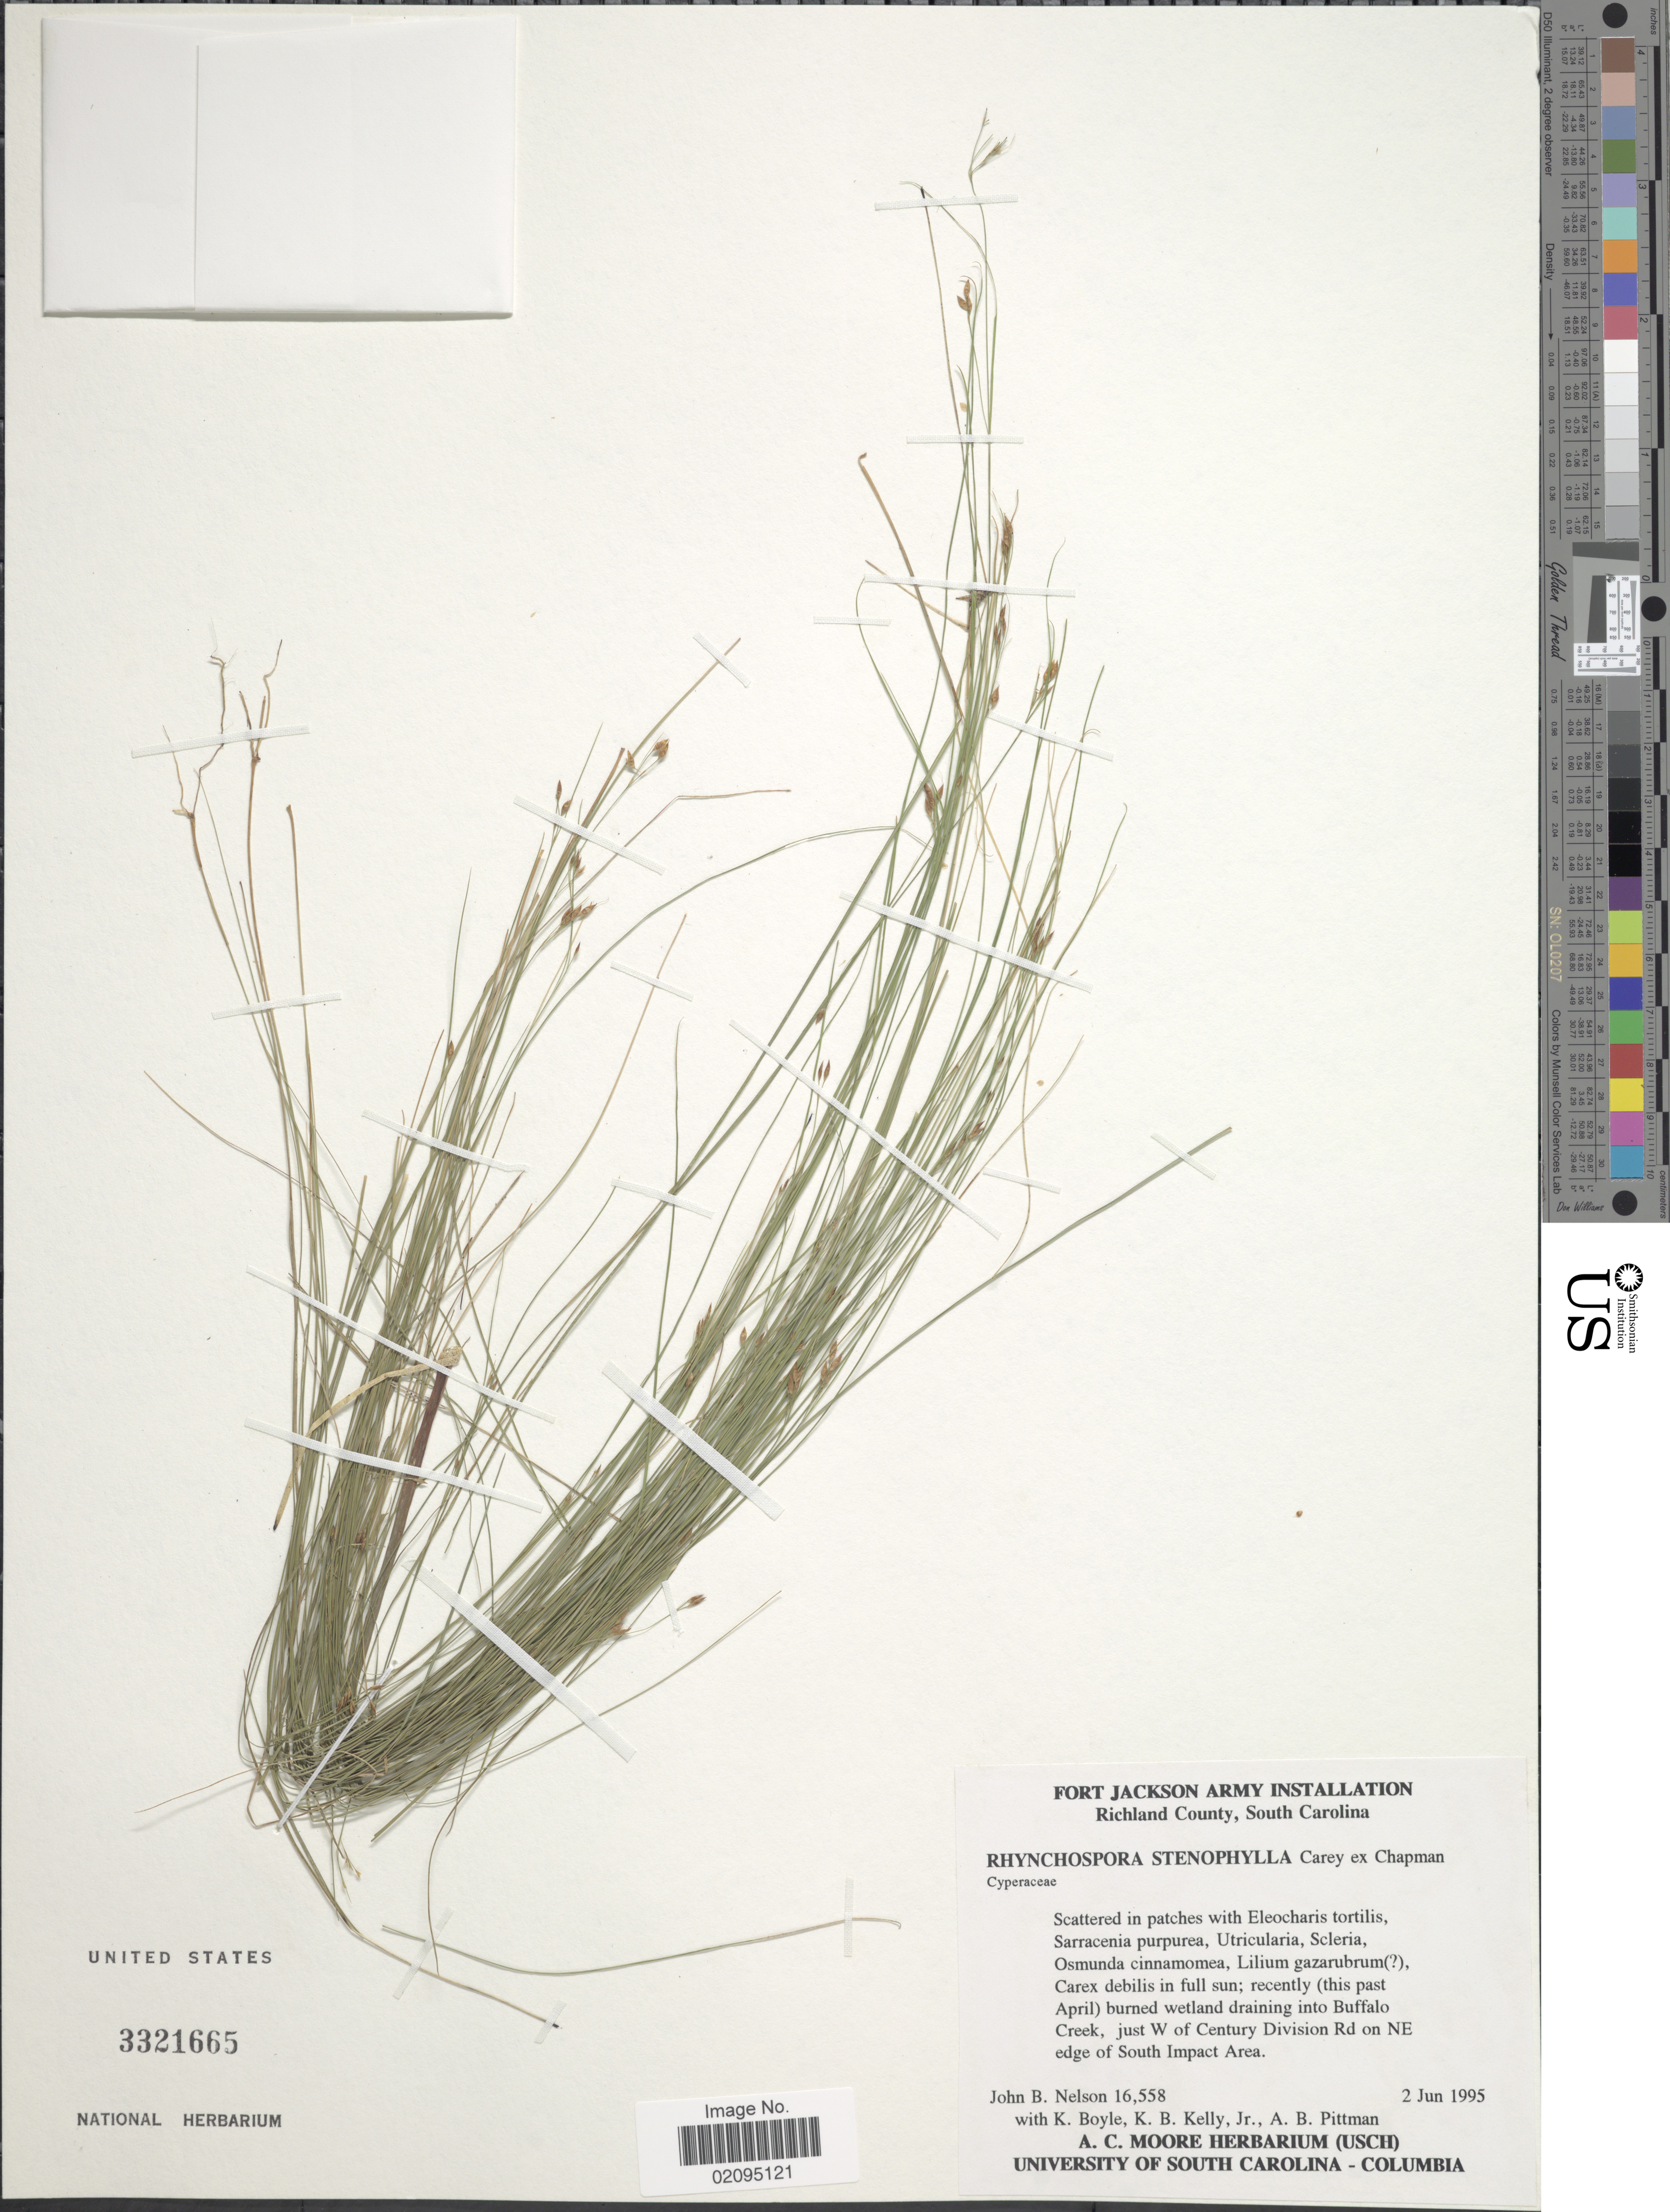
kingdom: Plantae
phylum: Tracheophyta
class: Liliopsida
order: Poales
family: Cyperaceae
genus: Rhynchospora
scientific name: Rhynchospora stenophylla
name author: Chapm.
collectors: J. Nelson, K. Boyle, K. Kelly & A. B. Pittman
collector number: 16558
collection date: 1995-06-02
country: United States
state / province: South Carolina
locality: Richaland County. Fort Jackson Army [unsure placement] Draining into Buffalo Creek, just W of Century Division Rd on NE edge of South Impact ARea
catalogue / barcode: US 3321665